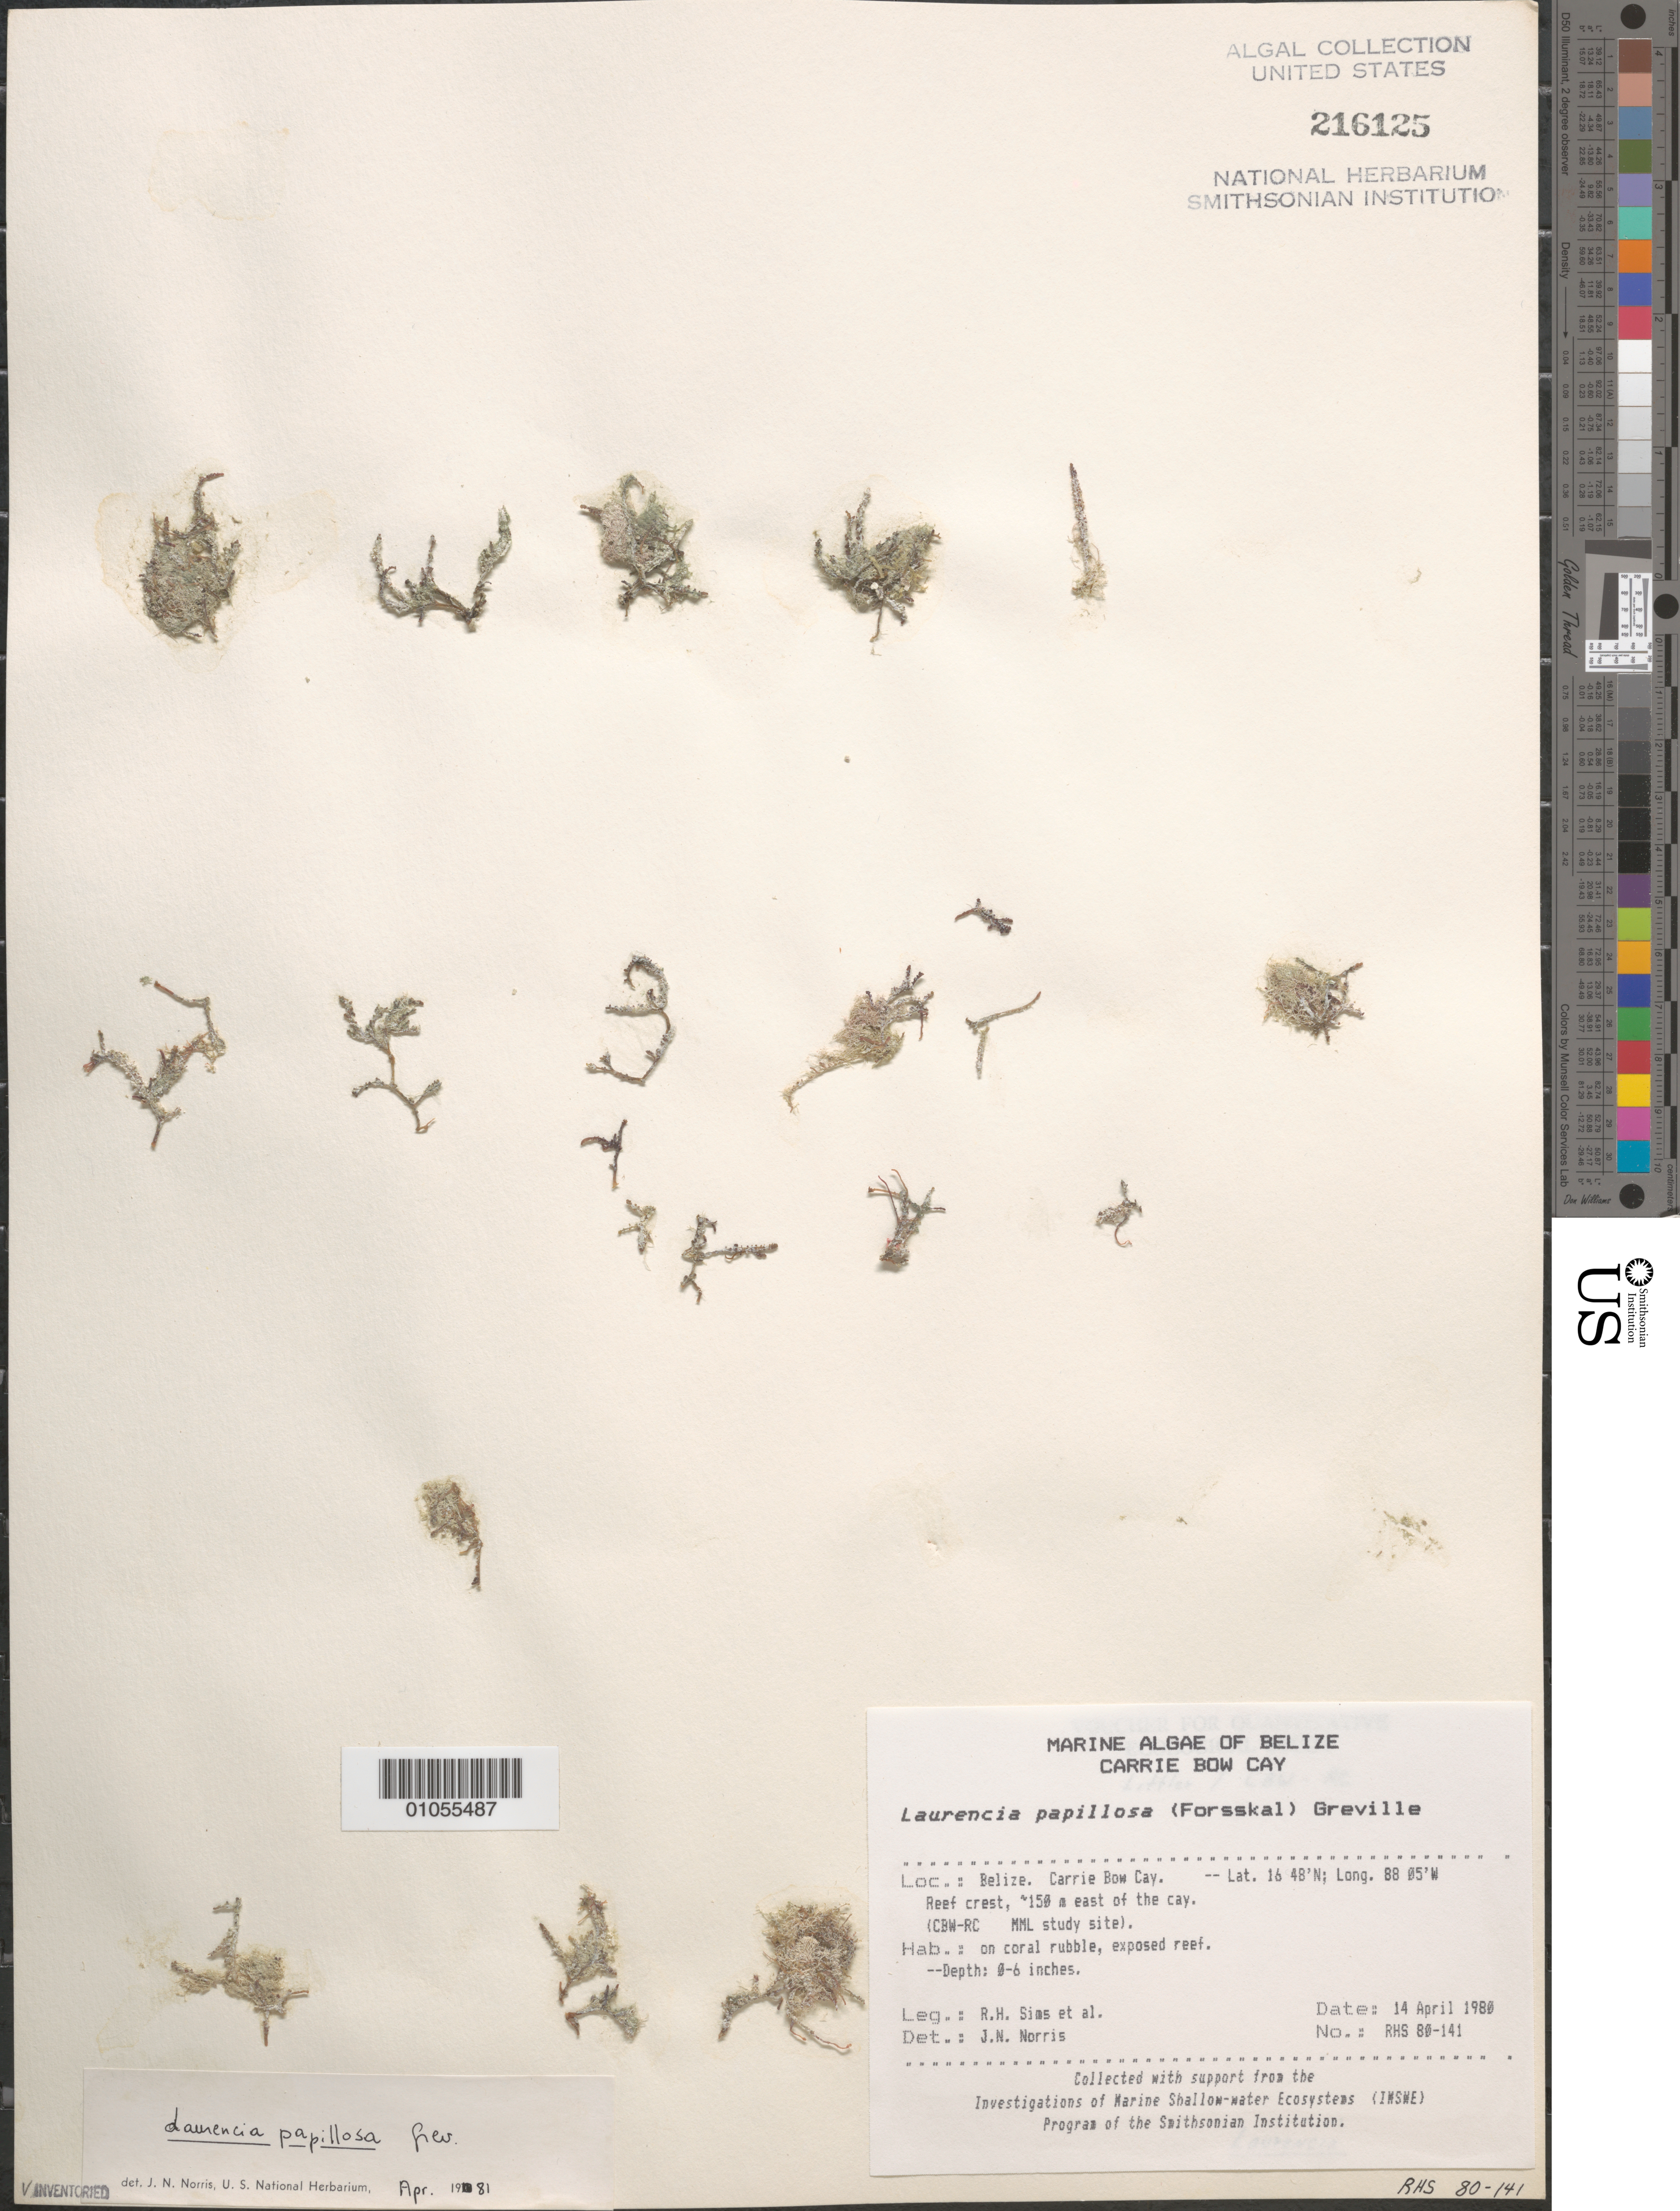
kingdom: Plantae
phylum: Rhodophyta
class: Florideophyceae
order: Ceramiales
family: Rhodomelaceae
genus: Palisada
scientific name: Palisada perforata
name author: (Bory) K.W. Nam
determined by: Algae name updating Project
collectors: R. H. Sims & et al.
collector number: RHS 80-141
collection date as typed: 14 Apr 1980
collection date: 1980-04-14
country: Belize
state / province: Stann Creek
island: Carrie Bow Cay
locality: Reef crest ca. 150 m east of Carrie Bow Cay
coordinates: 16 48'N, 88 05'W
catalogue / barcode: US 216125